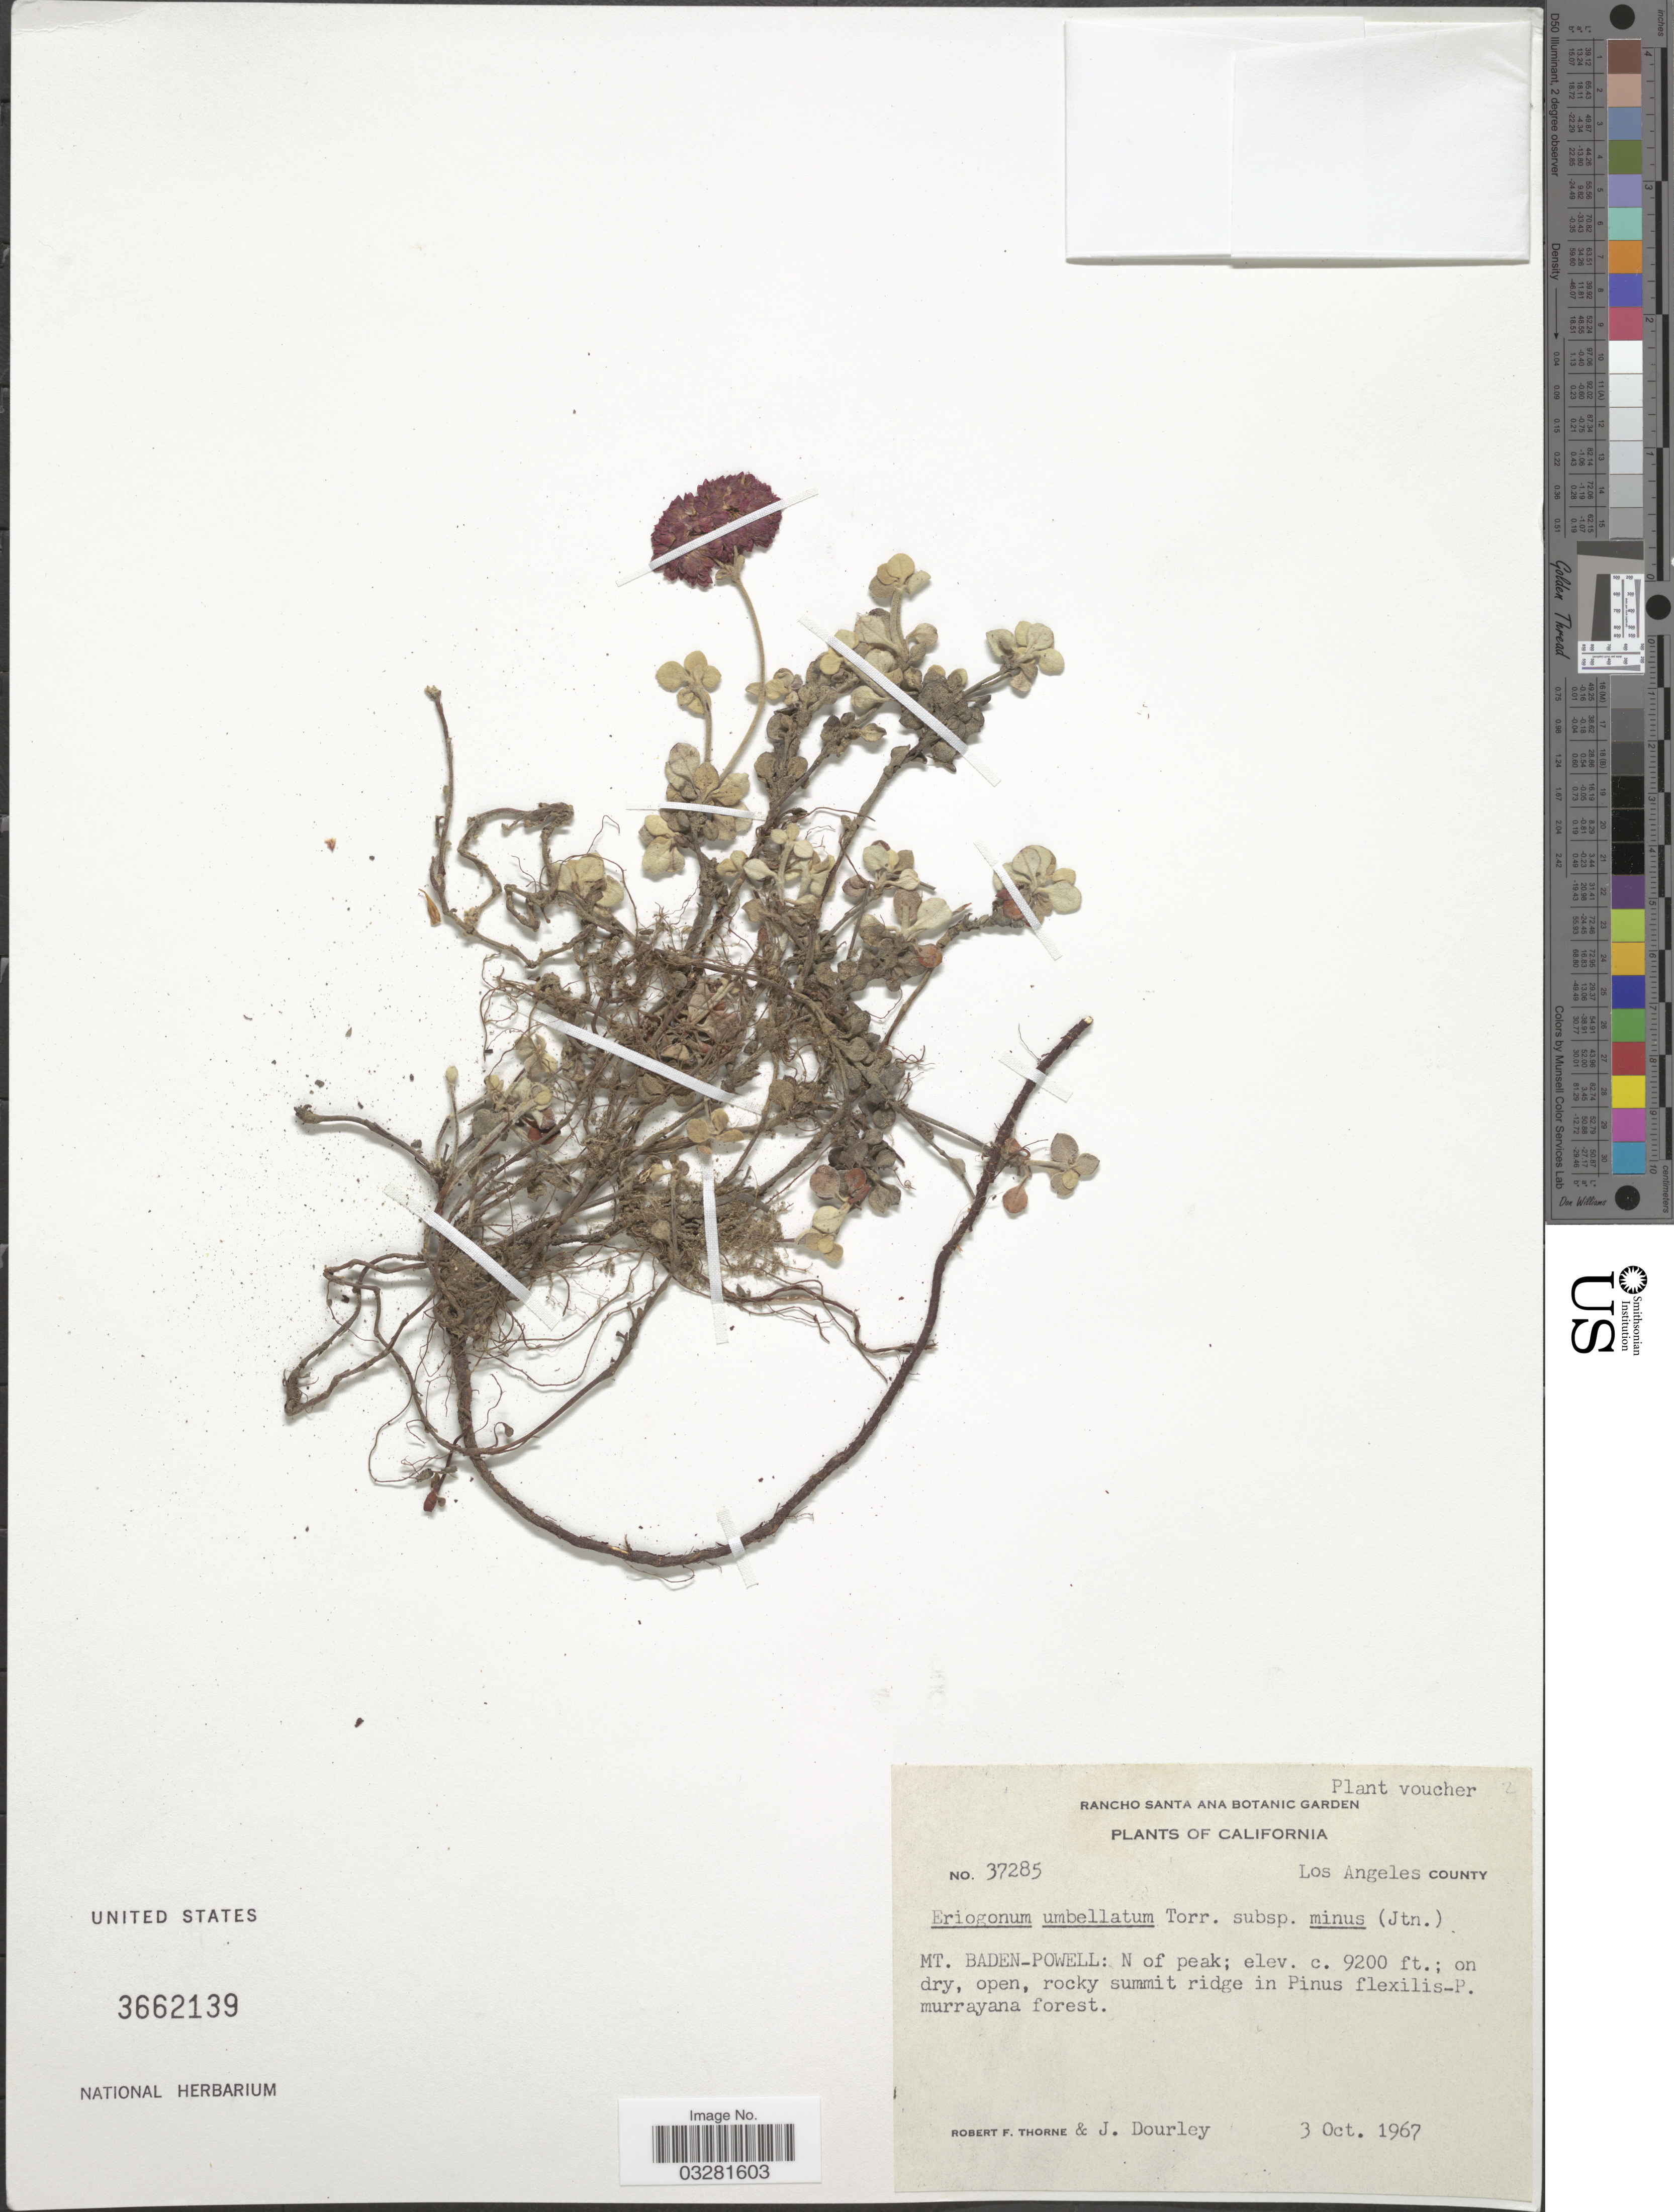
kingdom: Plantae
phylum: Tracheophyta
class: Magnoliopsida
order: Caryophyllales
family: Polygonaceae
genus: Eriogonum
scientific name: Eriogonum umbellatum var. minus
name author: I.M. Johnst.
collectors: R. F. Thorne & J. Dourley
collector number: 37285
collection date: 1967-10-03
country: United States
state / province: California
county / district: Los Angeles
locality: Los Angeles County. Mt. Baden-Powell: N of peak.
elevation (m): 2804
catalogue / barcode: US 3662139